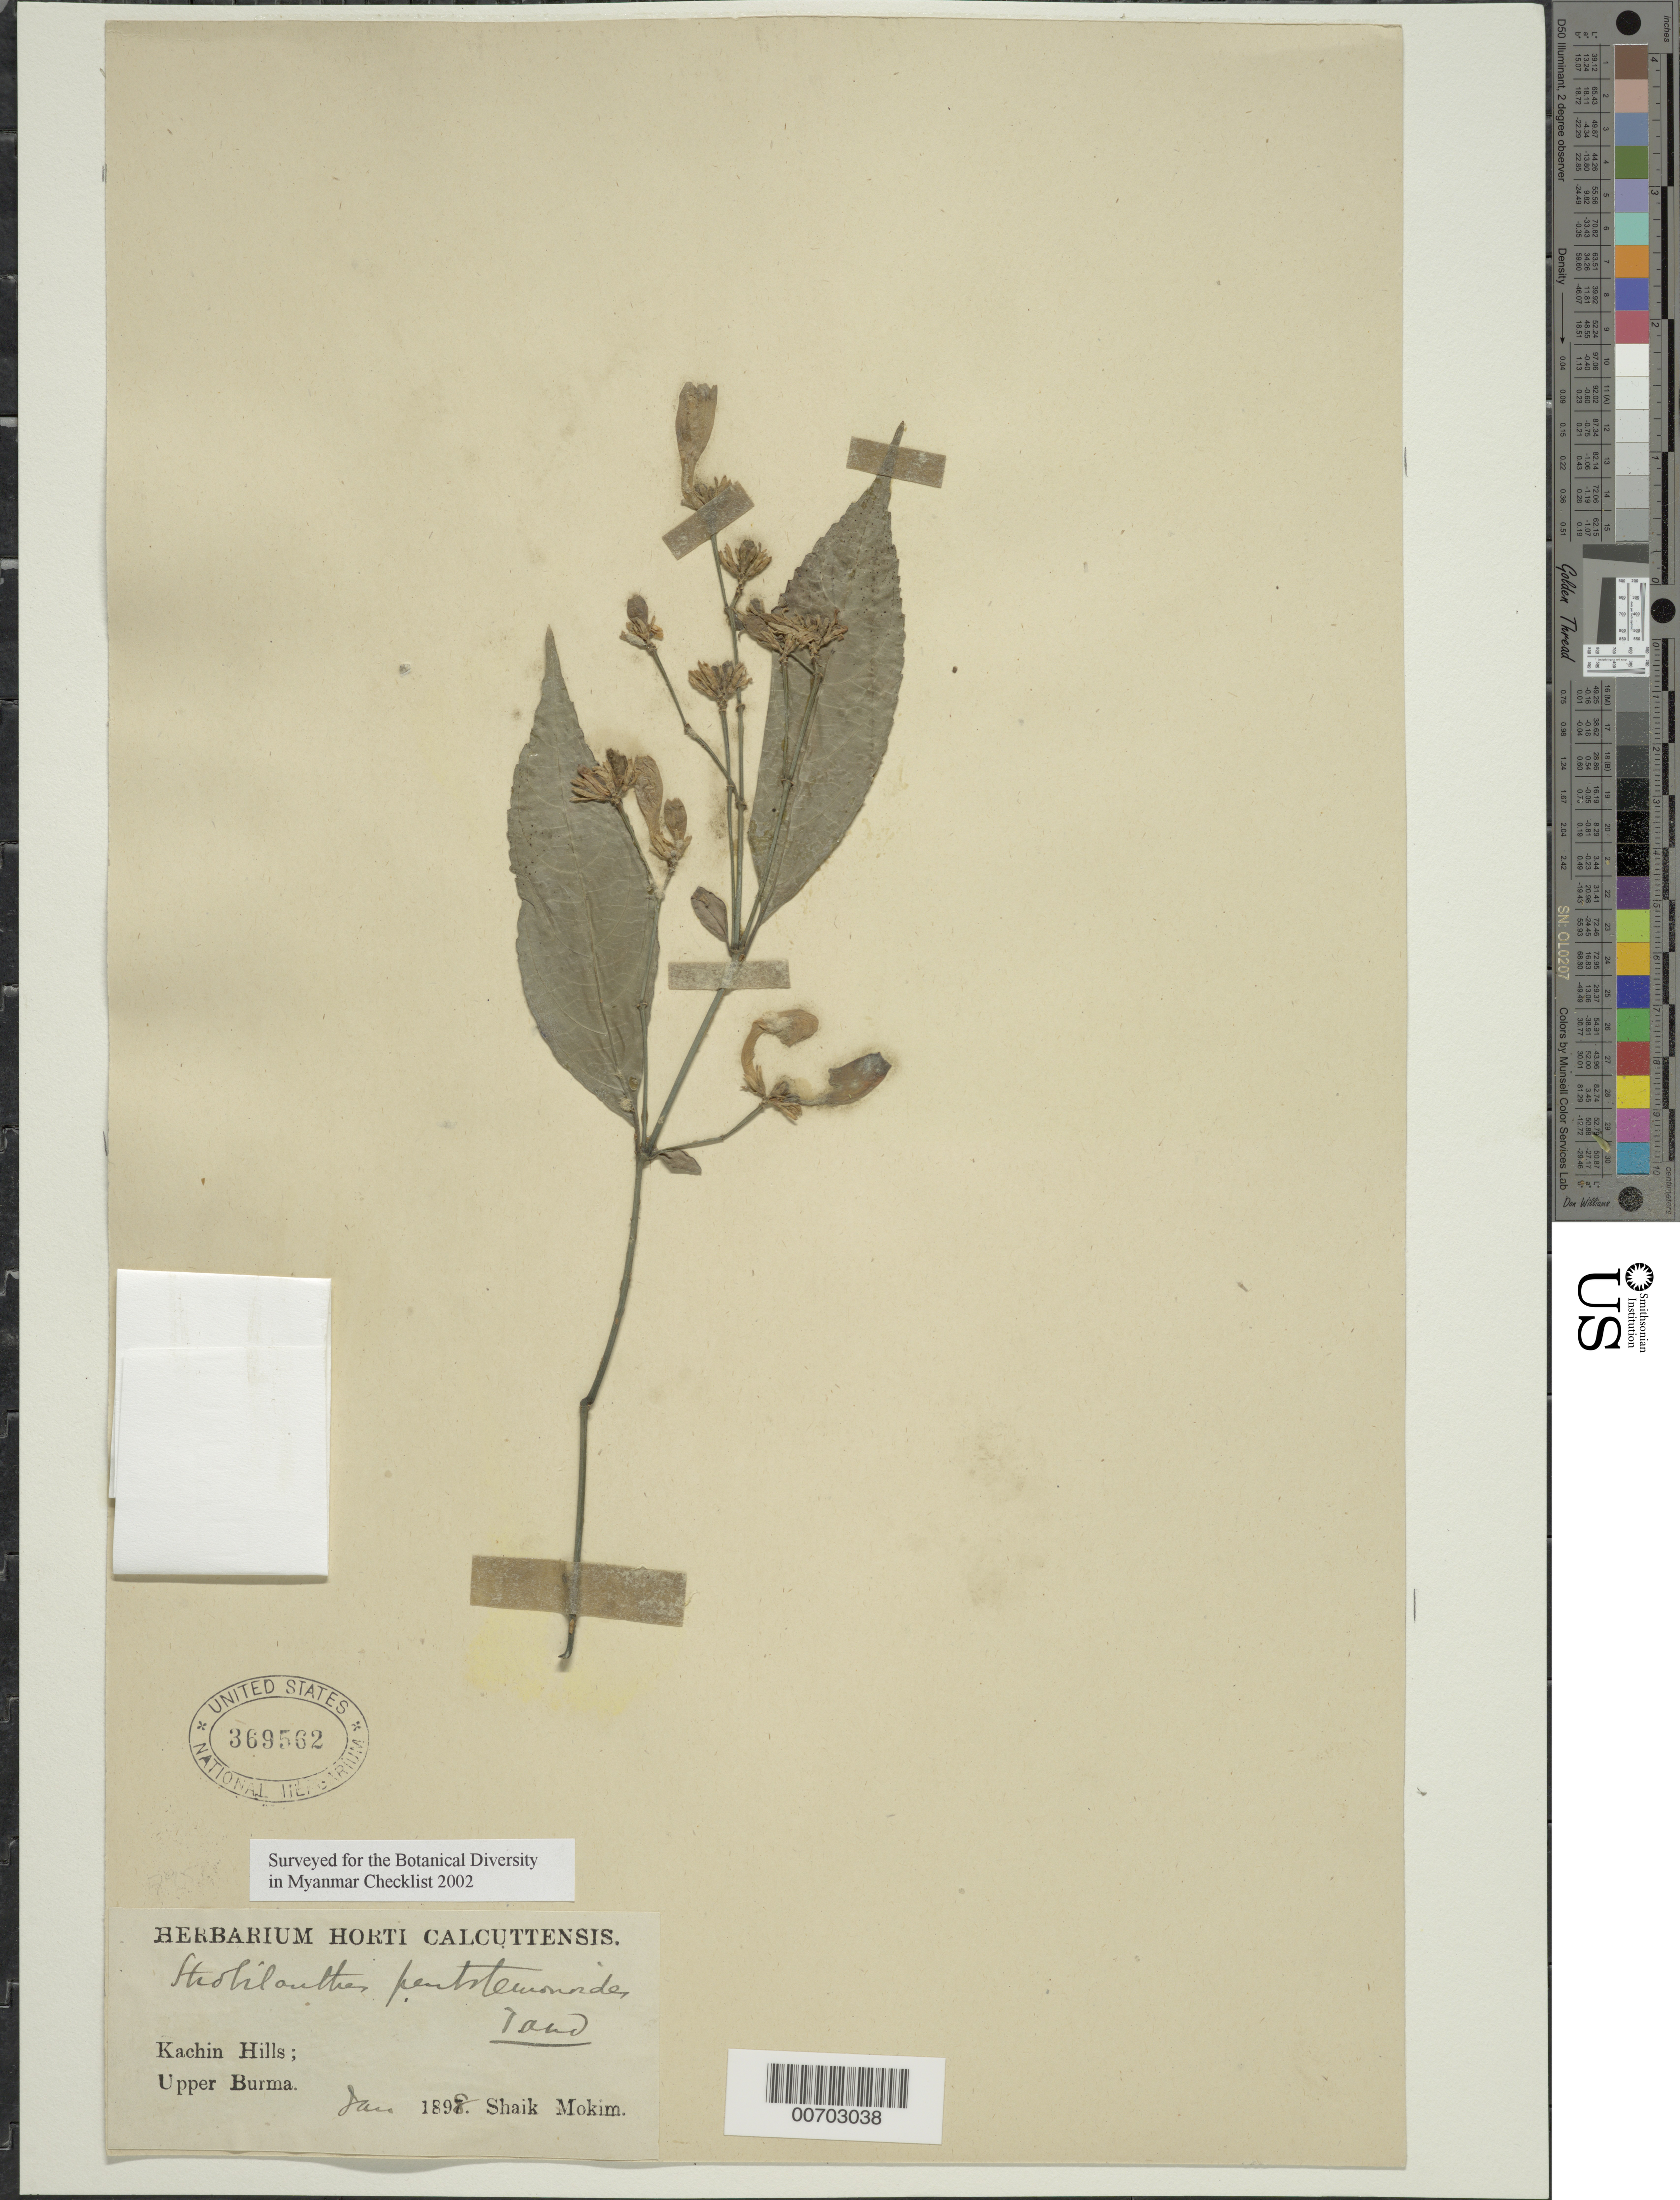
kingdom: Plantae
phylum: Tracheophyta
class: Magnoliopsida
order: Lamiales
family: Acanthaceae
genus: Strobilanthes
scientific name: Strobilanthes pentstemonoides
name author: (Nees) T. Anderson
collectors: S. Mokim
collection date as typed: Jan 1898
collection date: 1898-01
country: Myanmar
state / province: Kachin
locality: Kachin Hills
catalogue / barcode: US 369562